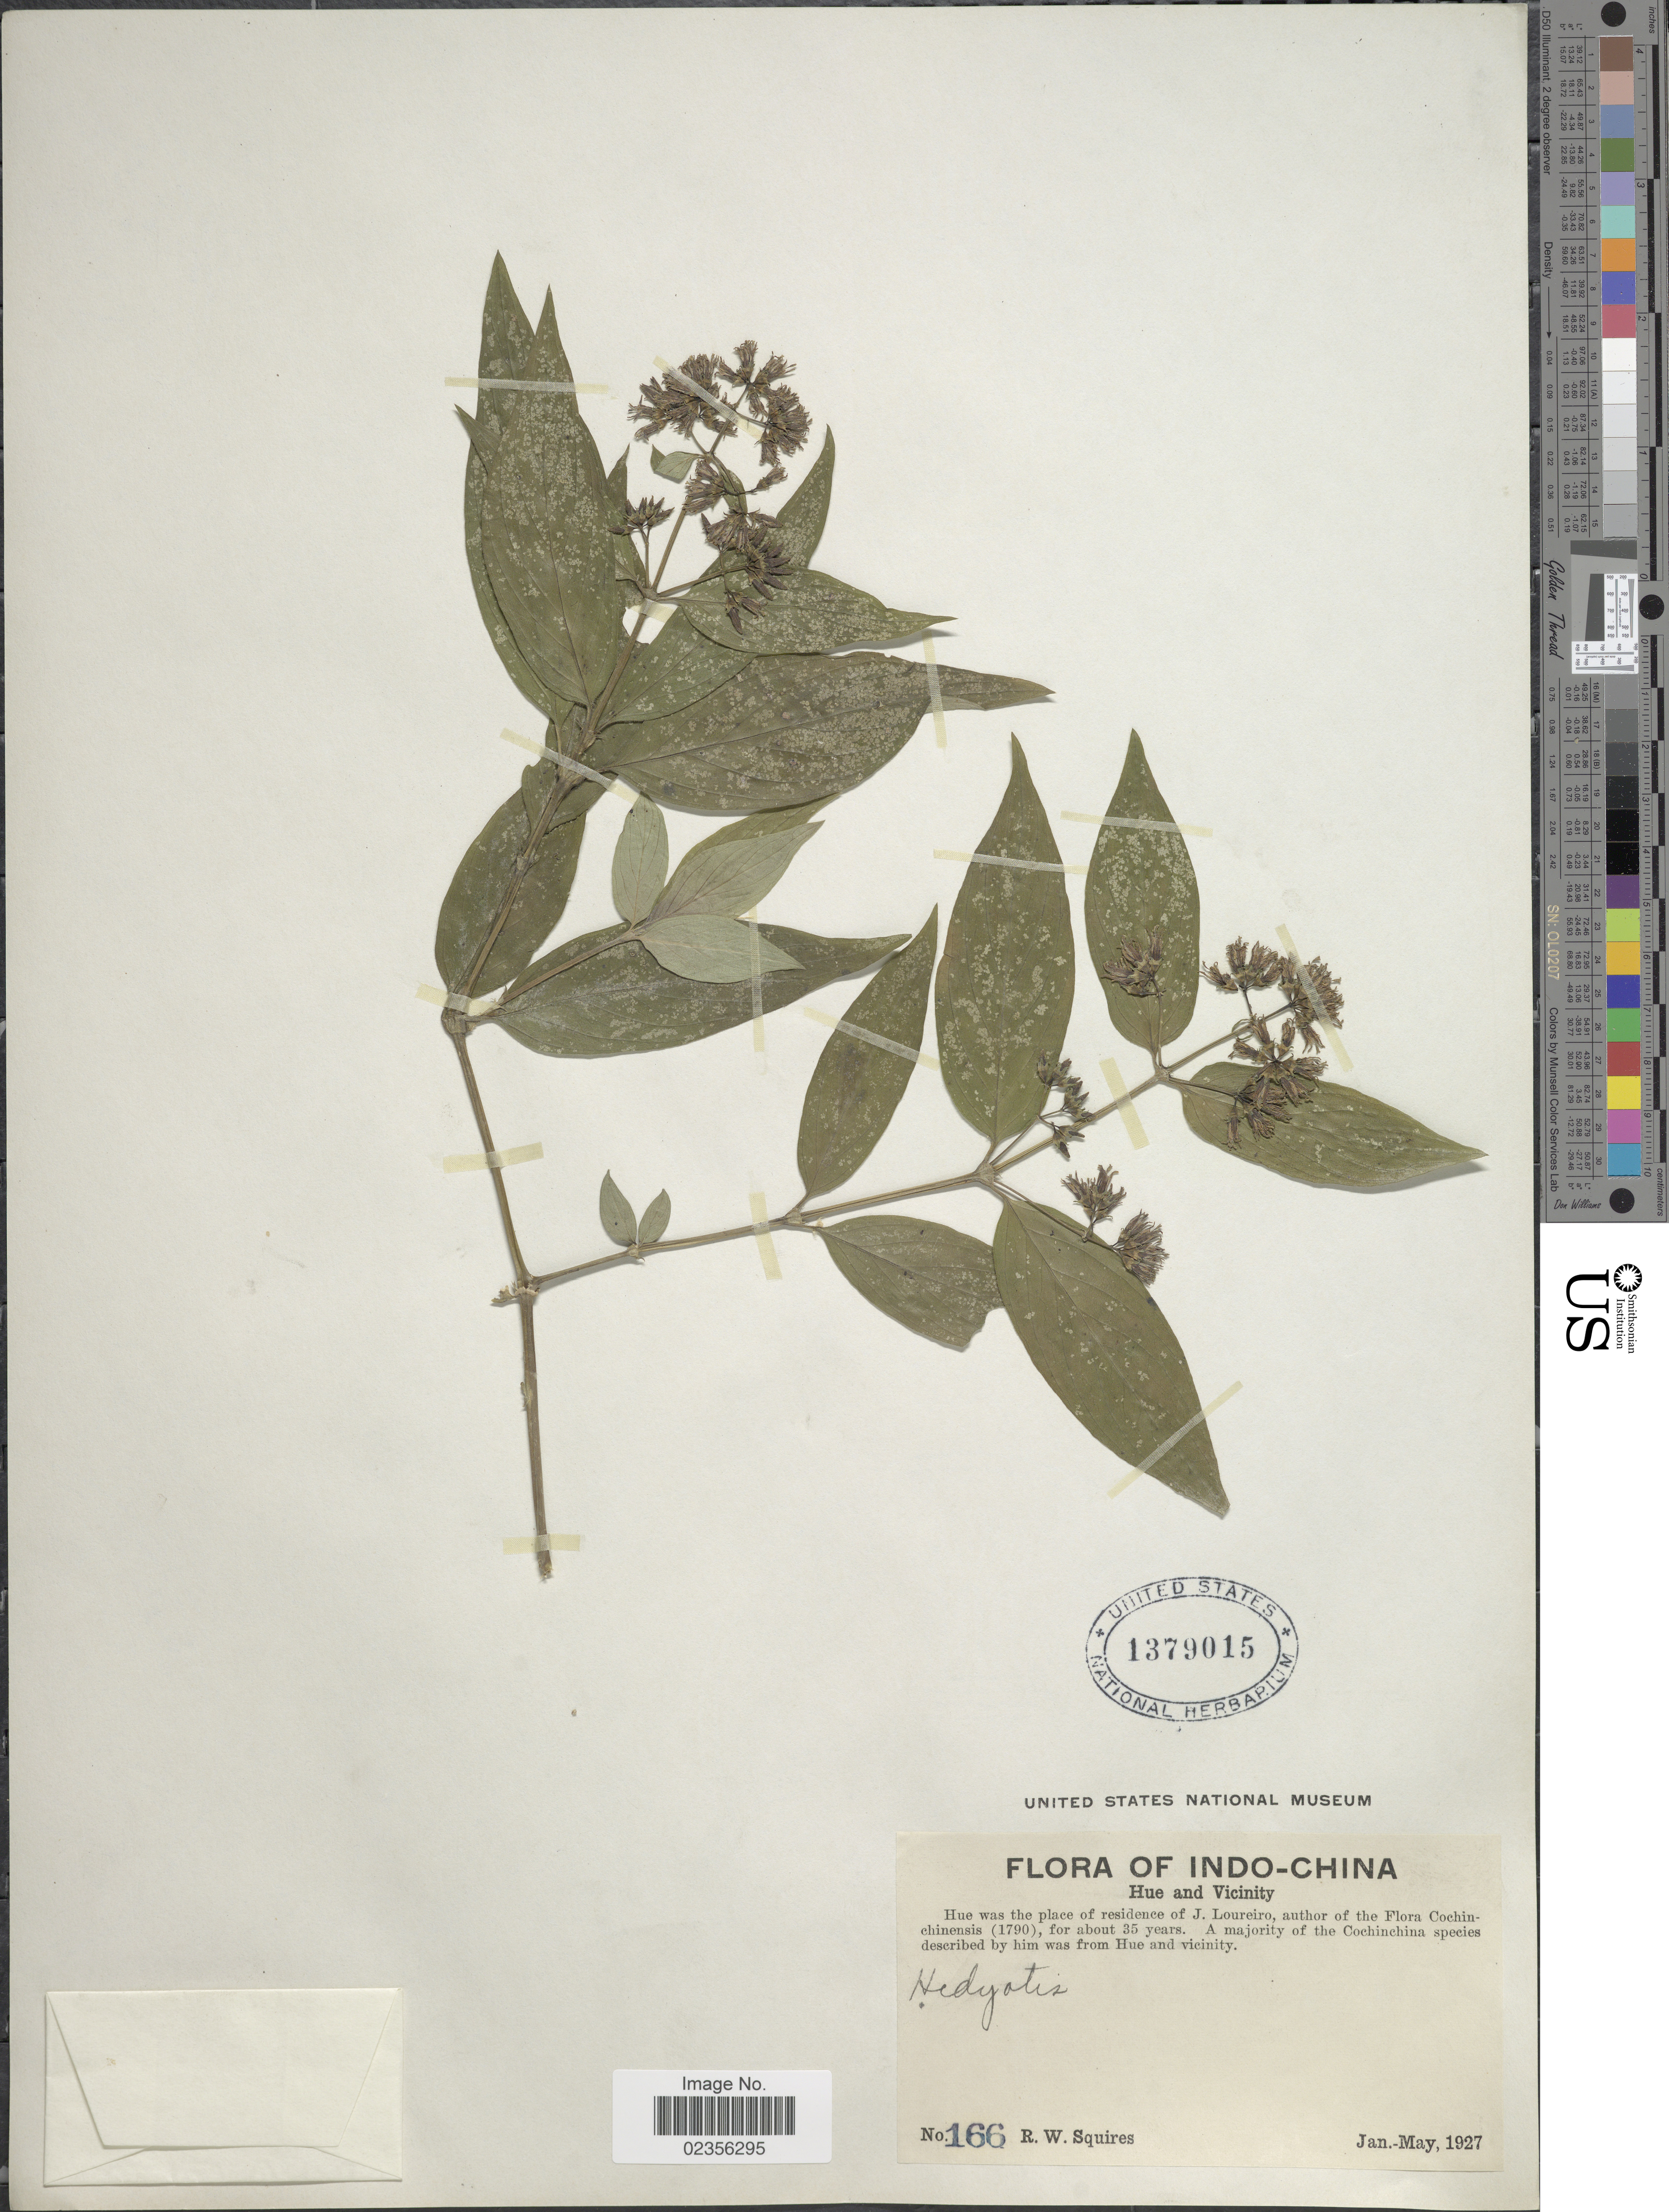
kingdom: Plantae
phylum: Tracheophyta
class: Magnoliopsida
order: Gentianales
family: Rubiaceae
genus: Hedyotis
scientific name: Hedyotis sp.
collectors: R. Squires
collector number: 166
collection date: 1927-01/1927-05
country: Vietnam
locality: Indo-China, Hue and vicinity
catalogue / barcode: US 1379015